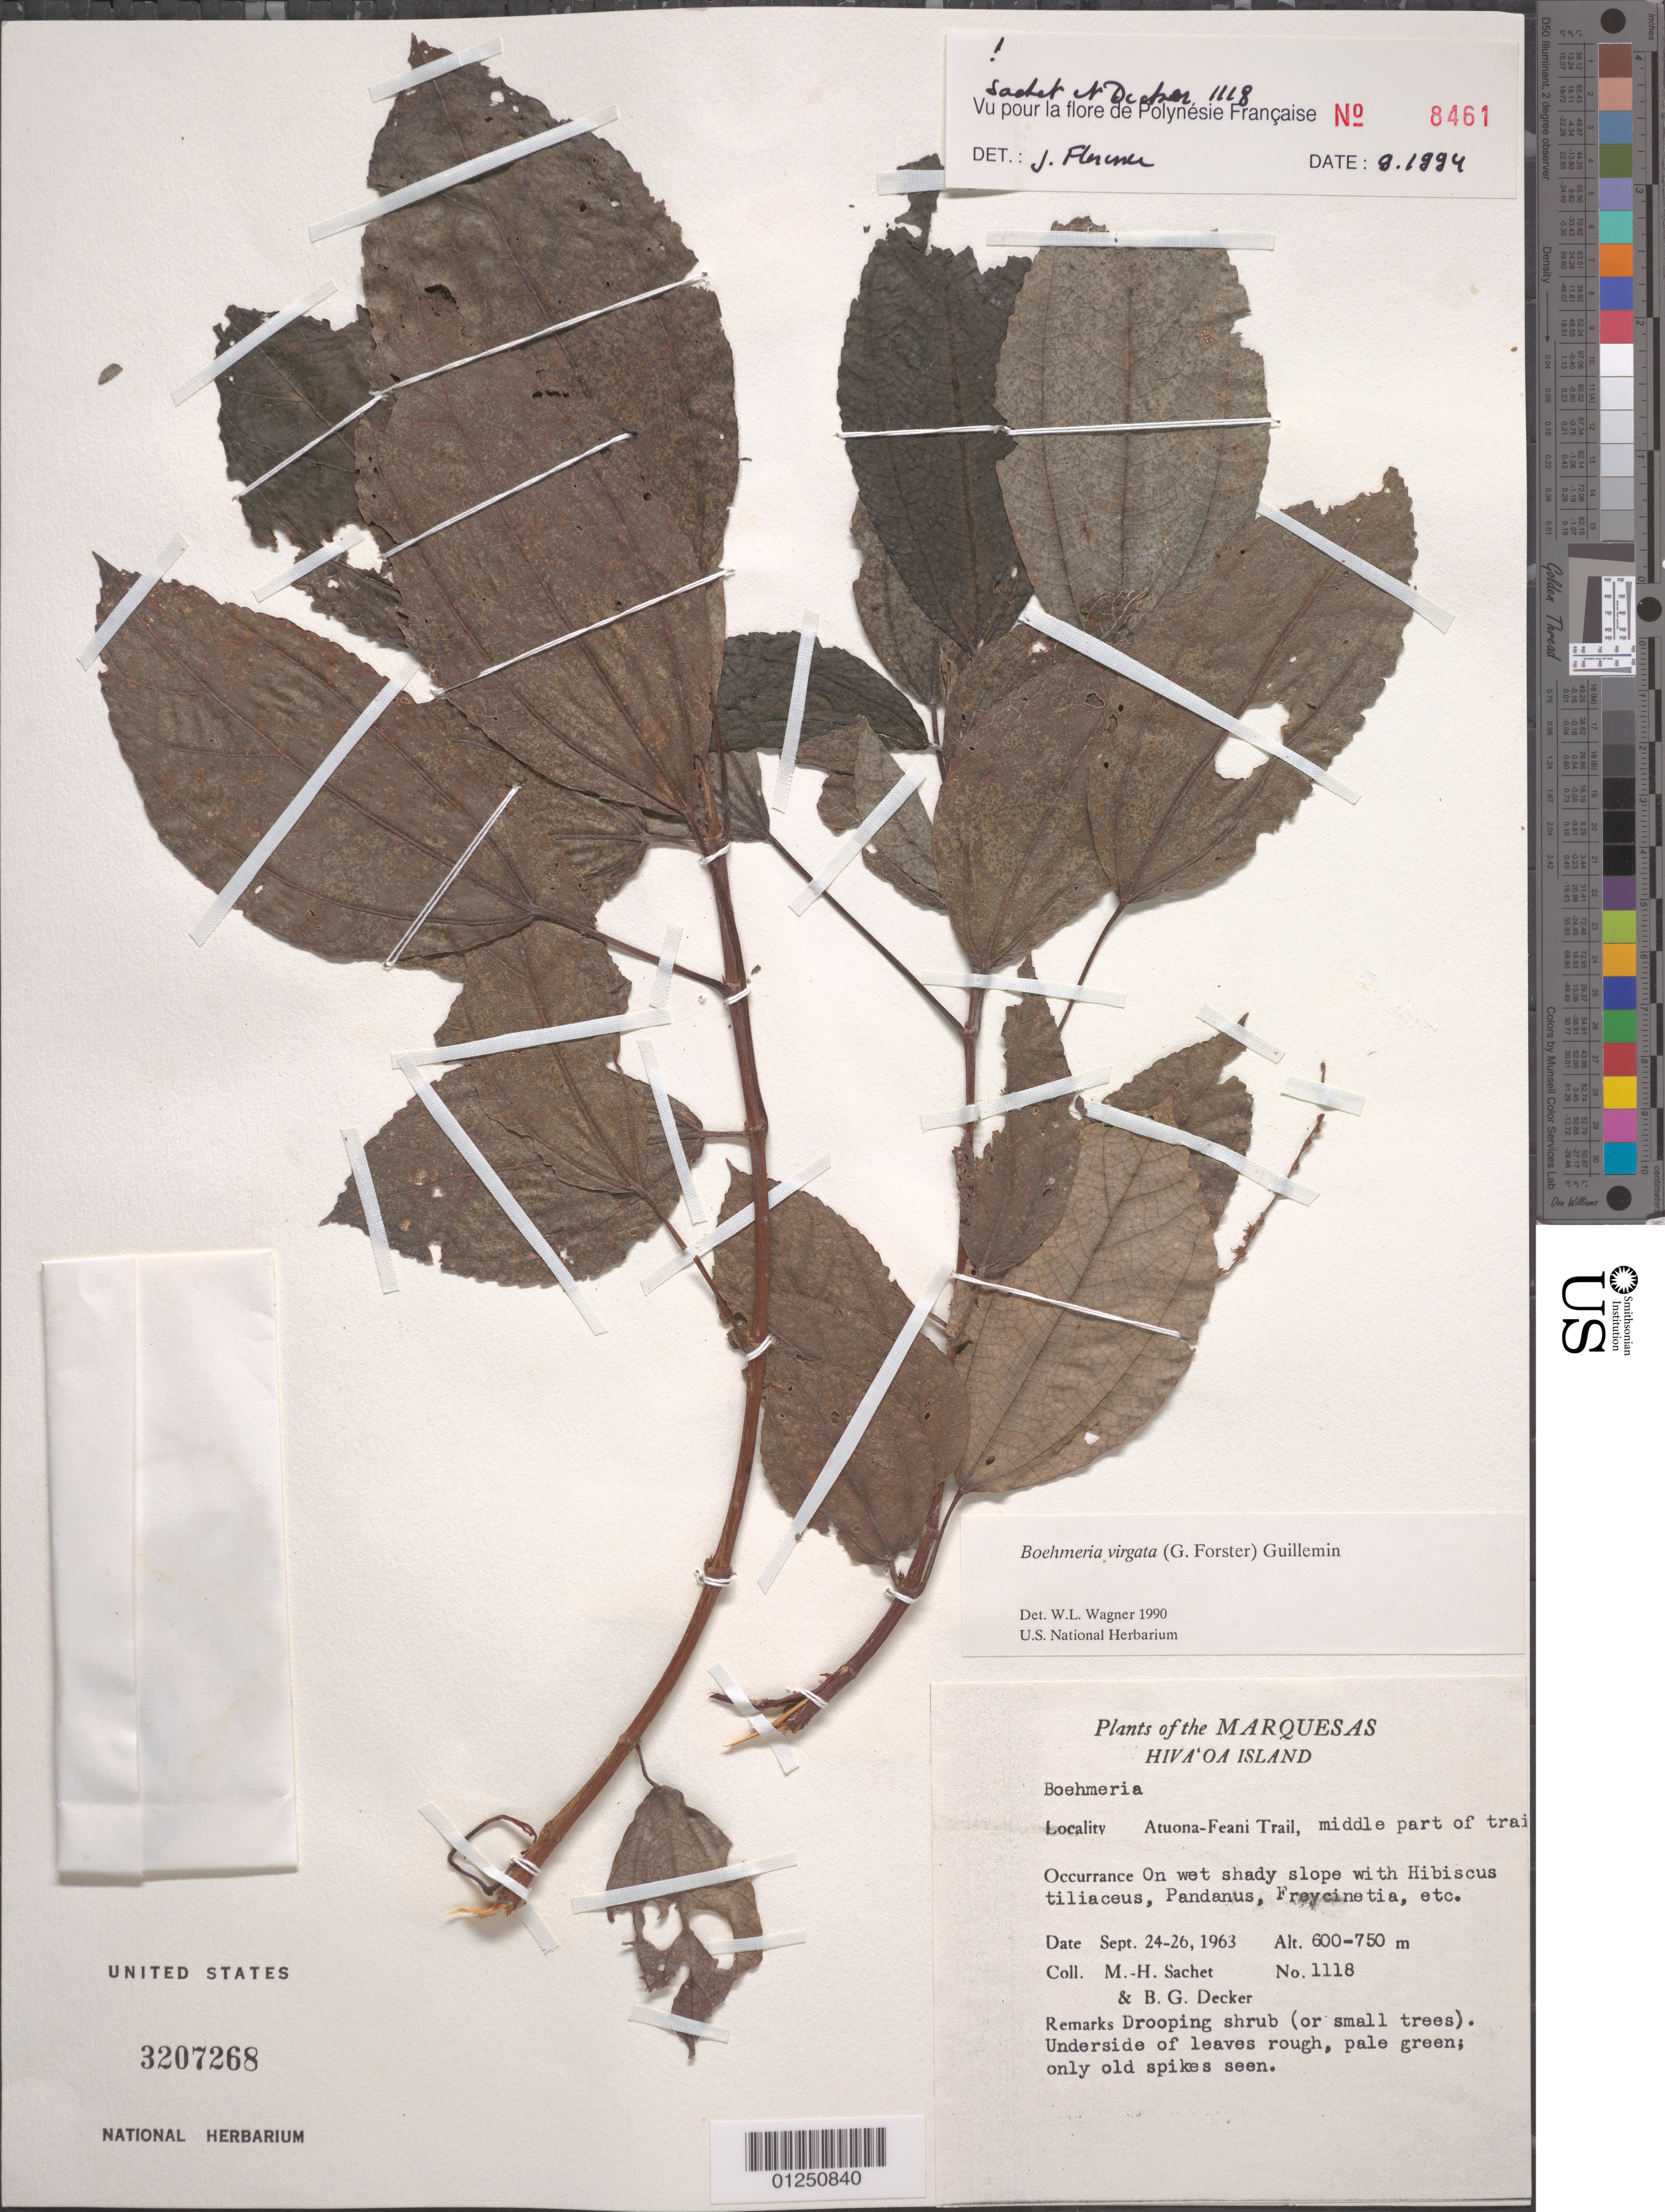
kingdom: Plantae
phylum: Tracheophyta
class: Magnoliopsida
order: Rosales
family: Urticaceae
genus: Boehmeria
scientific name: Boehmeria virgata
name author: (G. Forst.) Guill.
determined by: Wagner, W. L., (BOT), Smithsonian Institution - National Museum of Natural History (UNITED STATES)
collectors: M.-H. Sachet & B. G. Decker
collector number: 1118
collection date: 1963-09-24/1963-09-26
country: French Polynesia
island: Hiva Oa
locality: middle part of Atuona-Feani trail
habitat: Wet, shady slope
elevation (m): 600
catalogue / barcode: US 3207268